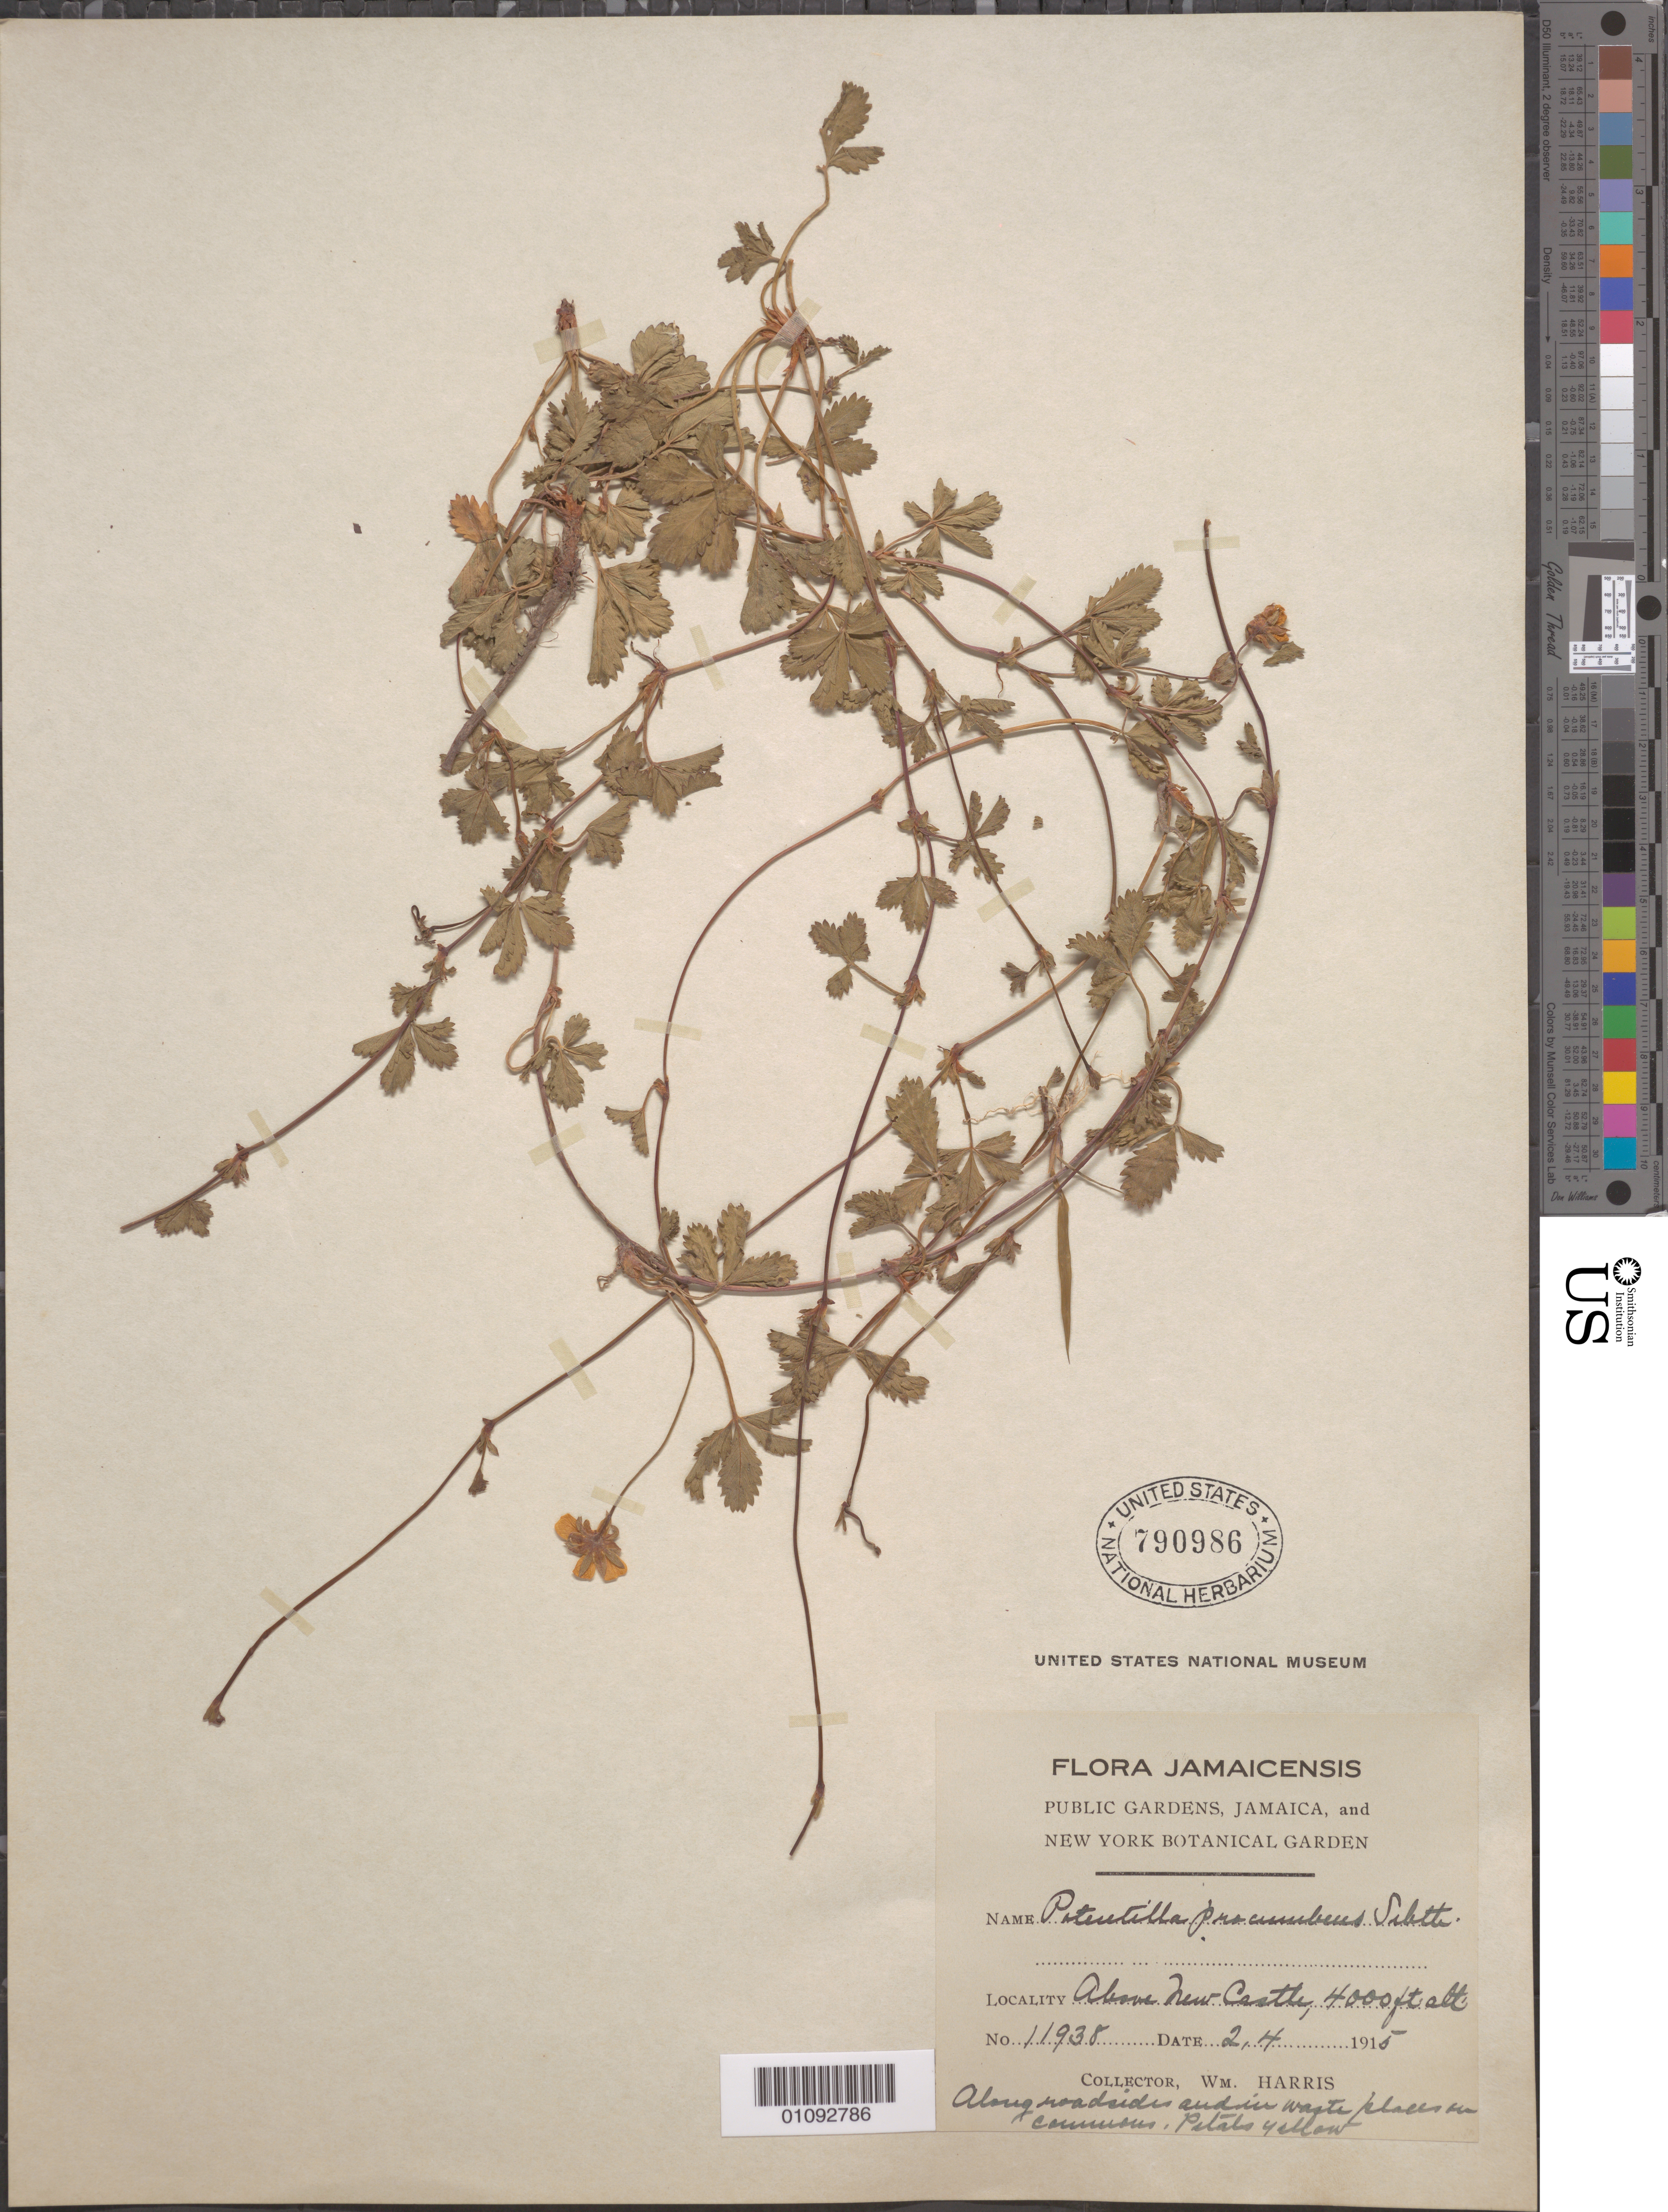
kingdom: Plantae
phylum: Tracheophyta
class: Magnoliopsida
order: Rosales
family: Rosaceae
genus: Potentilla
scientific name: Potentilla procumbens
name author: Sibth.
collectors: W. Harris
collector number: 11938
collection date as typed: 02 Apr 1915 or 04 Feb 1915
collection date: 1915-02-04 or 1915-04-02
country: Jamaica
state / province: Saint Andrew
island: Jamaica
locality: Above New Castle.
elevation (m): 1219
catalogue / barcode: US 790986